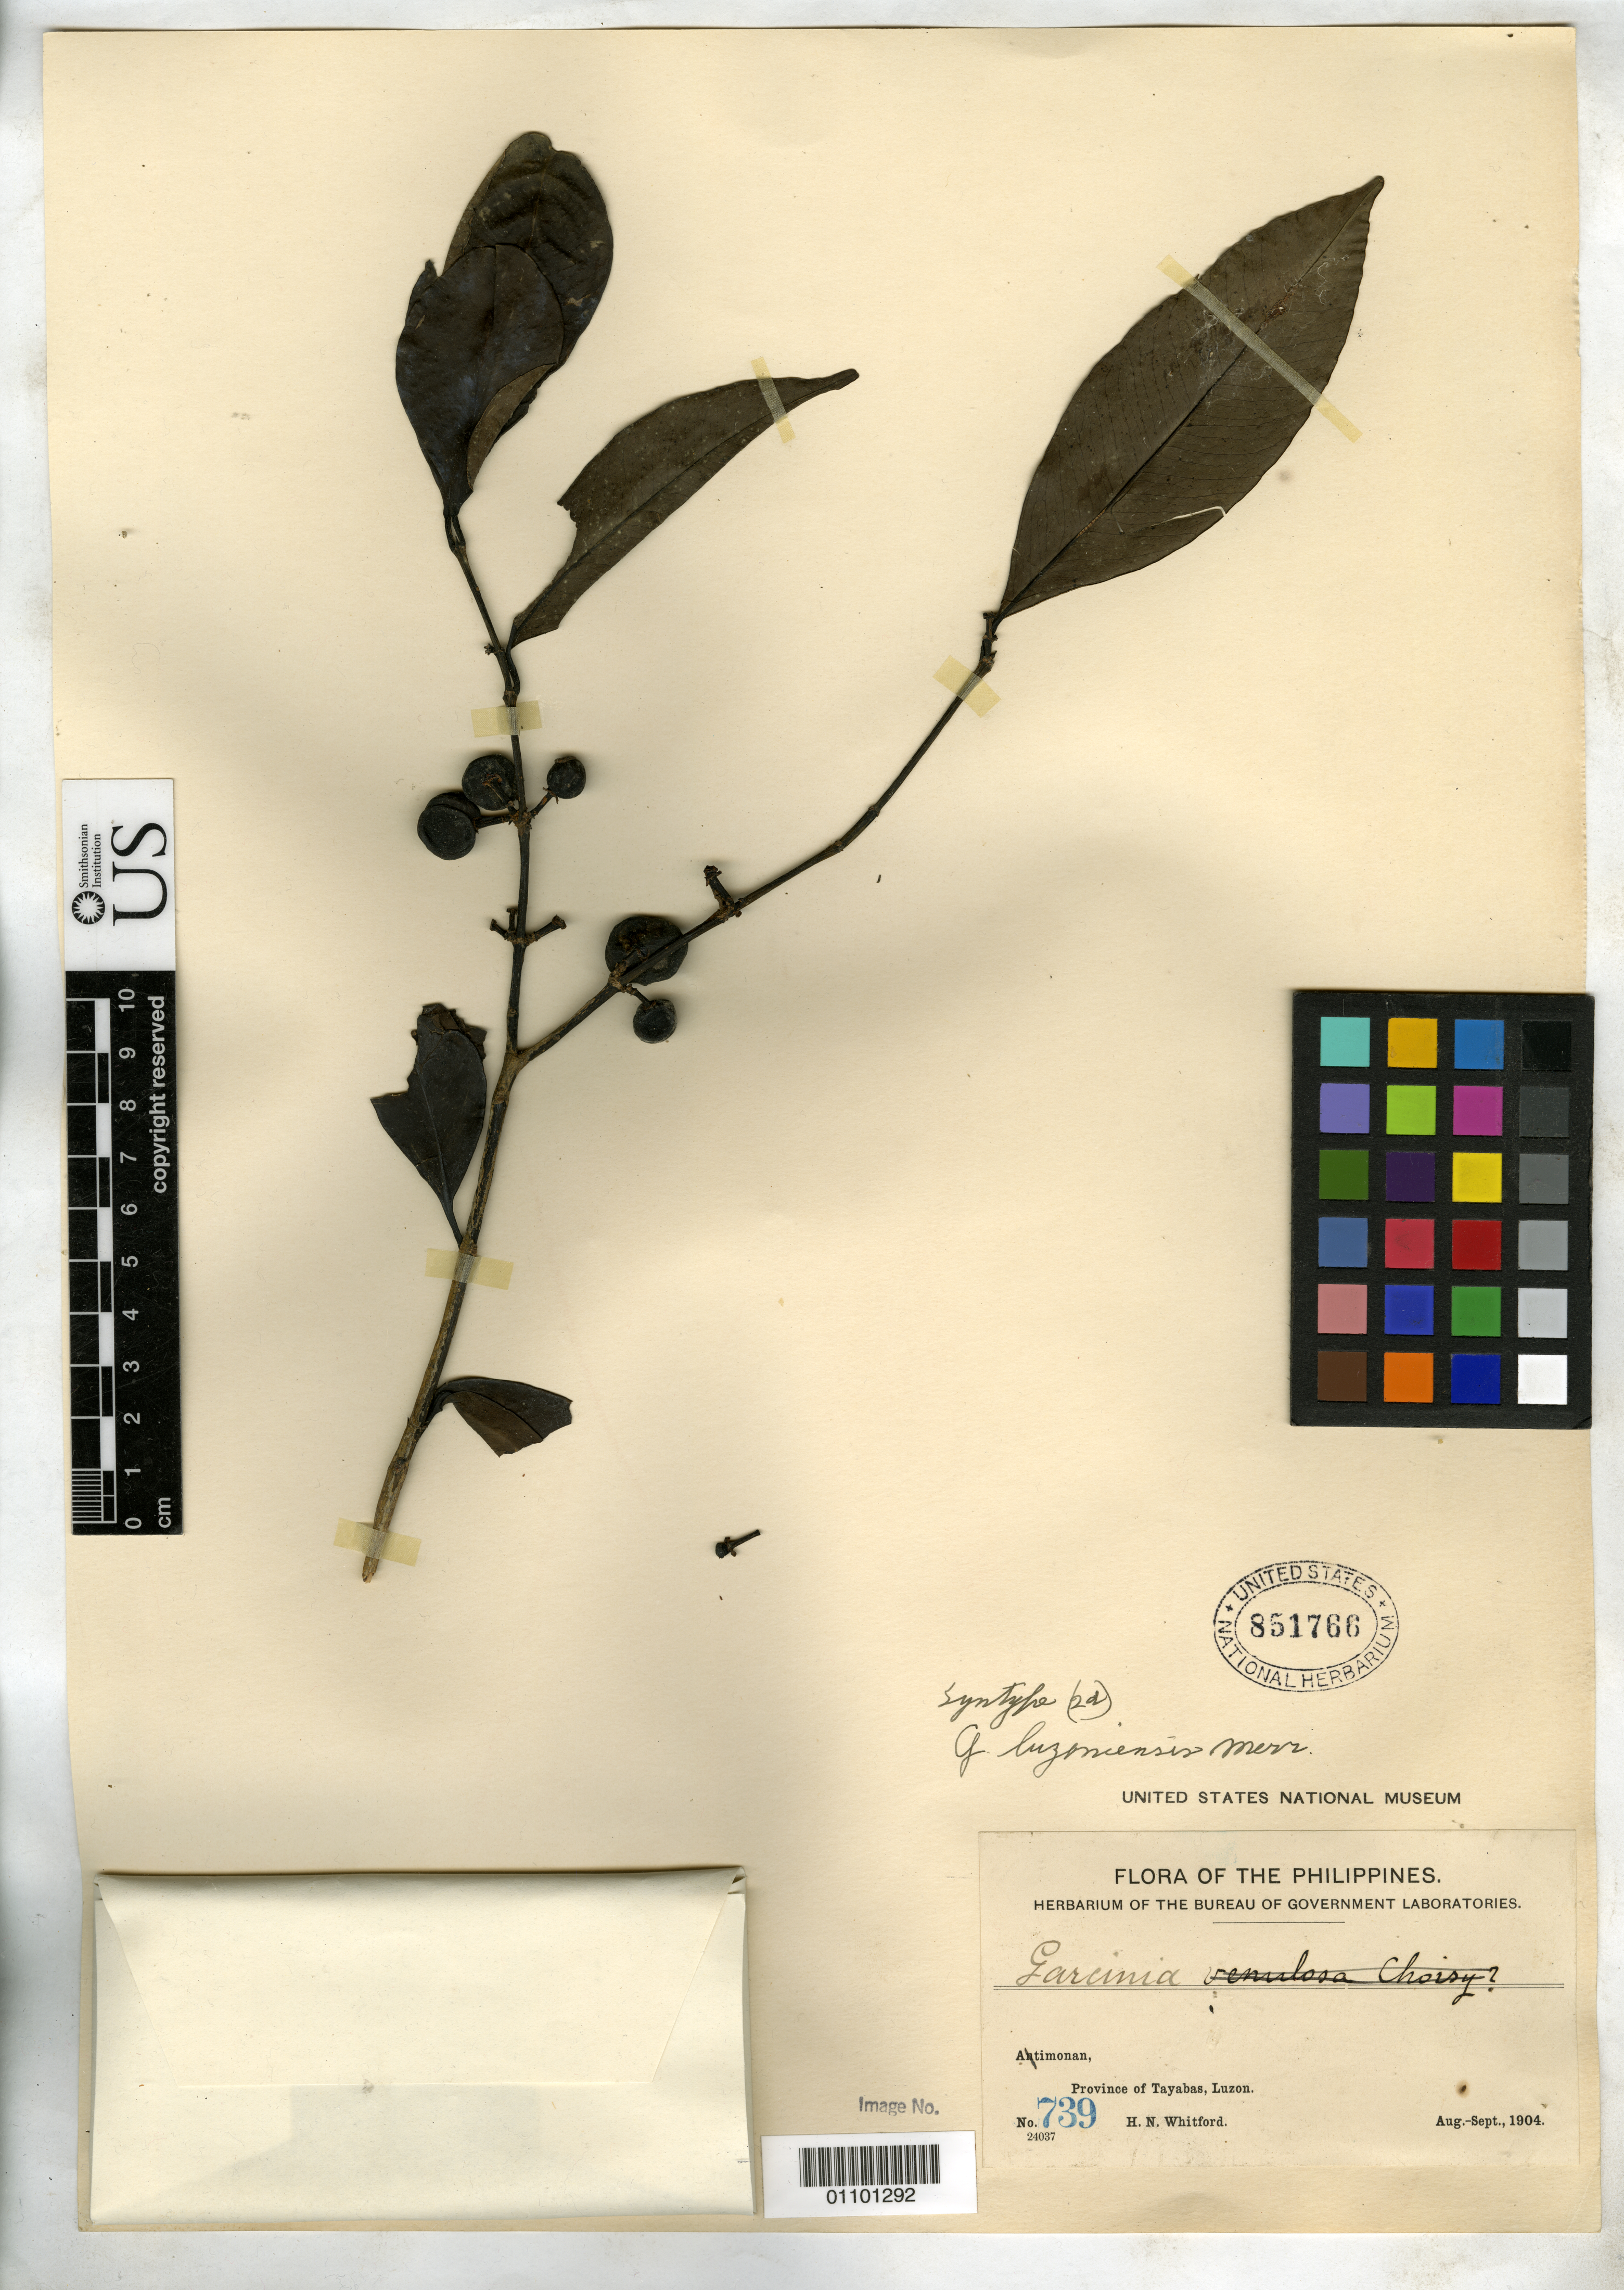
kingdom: Plantae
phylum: Tracheophyta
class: Magnoliopsida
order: Malpighiales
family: Clusiaceae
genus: Garcinia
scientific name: Garcinia luzoniensis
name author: Merr.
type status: Syntype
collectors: H. N. Whitford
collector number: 739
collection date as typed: Aug 1904 to -- Sep 1904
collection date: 1904-08/1904-09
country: Philippines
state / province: Calabarzon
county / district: Quezon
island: Luzon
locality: Atimonan.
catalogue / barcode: US 851766